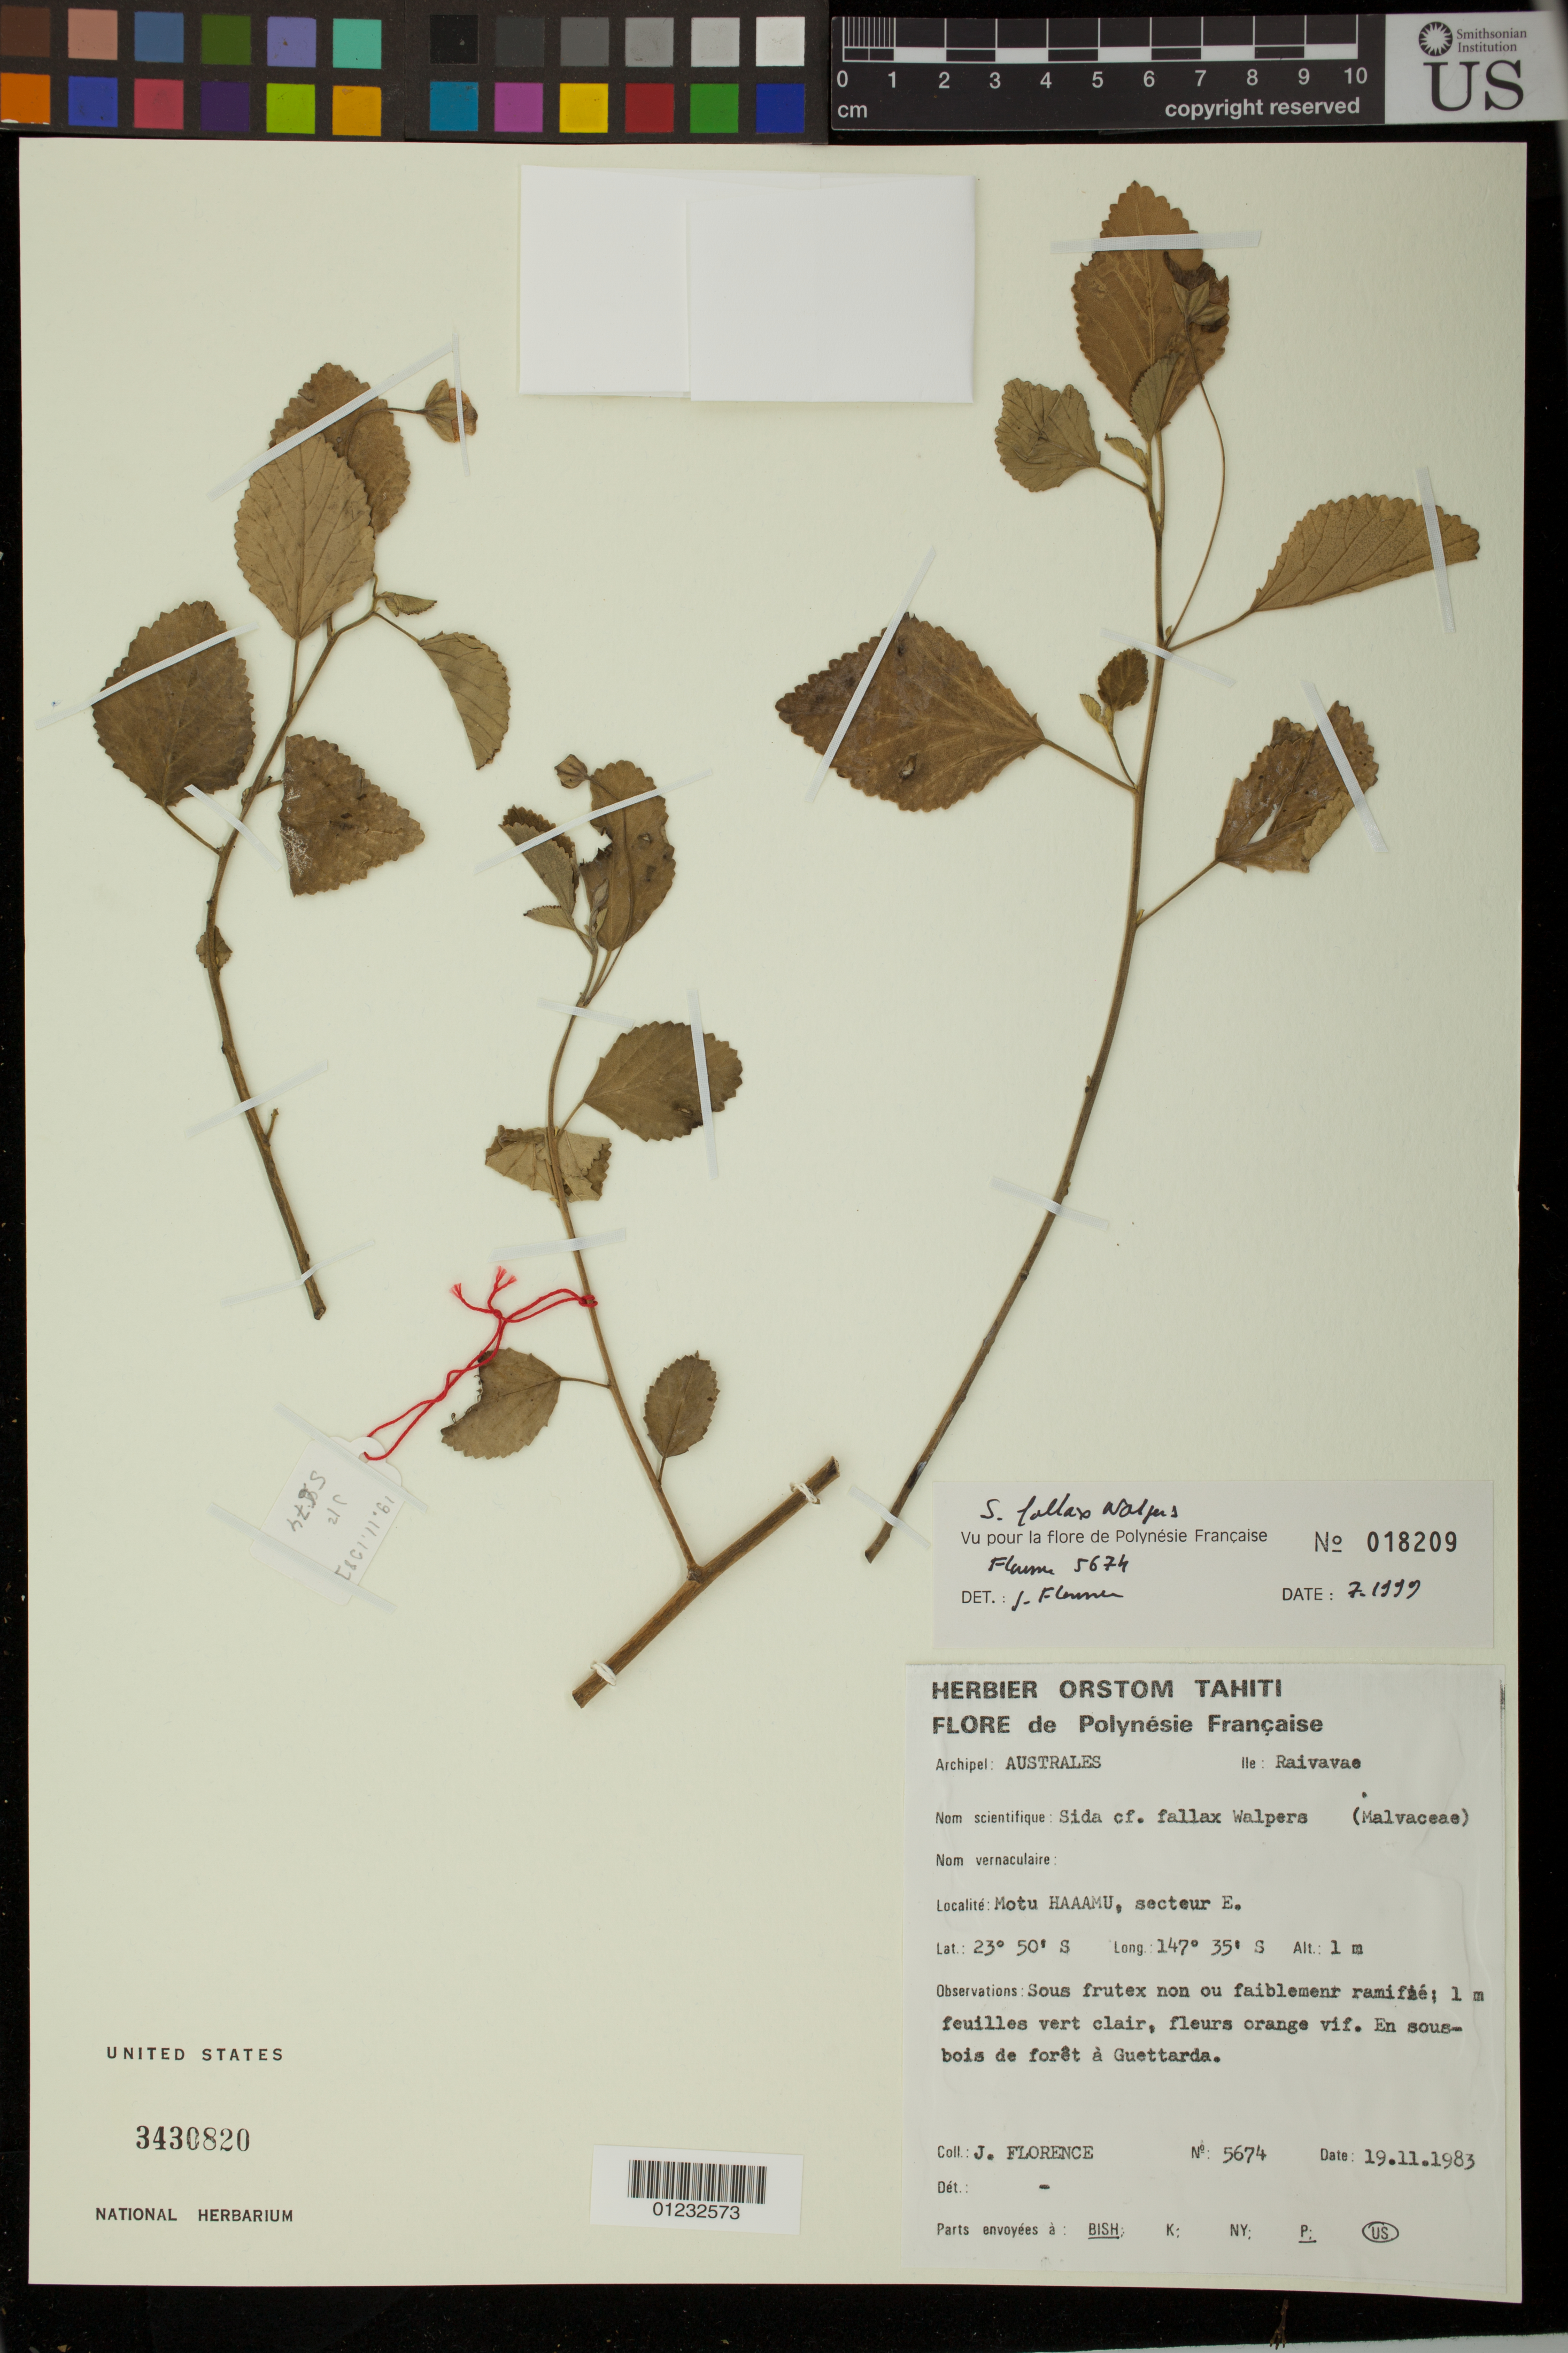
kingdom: Plantae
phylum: Tracheophyta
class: Magnoliopsida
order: Malvales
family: Malvaceae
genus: Sida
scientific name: Sida fallax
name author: Walp.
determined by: Florence, J.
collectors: J. Florence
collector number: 5674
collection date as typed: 19 Nov 1983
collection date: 1983-11-19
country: French Polynesia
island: Raivavae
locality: Motu Haaamu, Secteur E.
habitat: En Sousbois de forèt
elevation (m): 1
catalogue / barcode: US 3430820